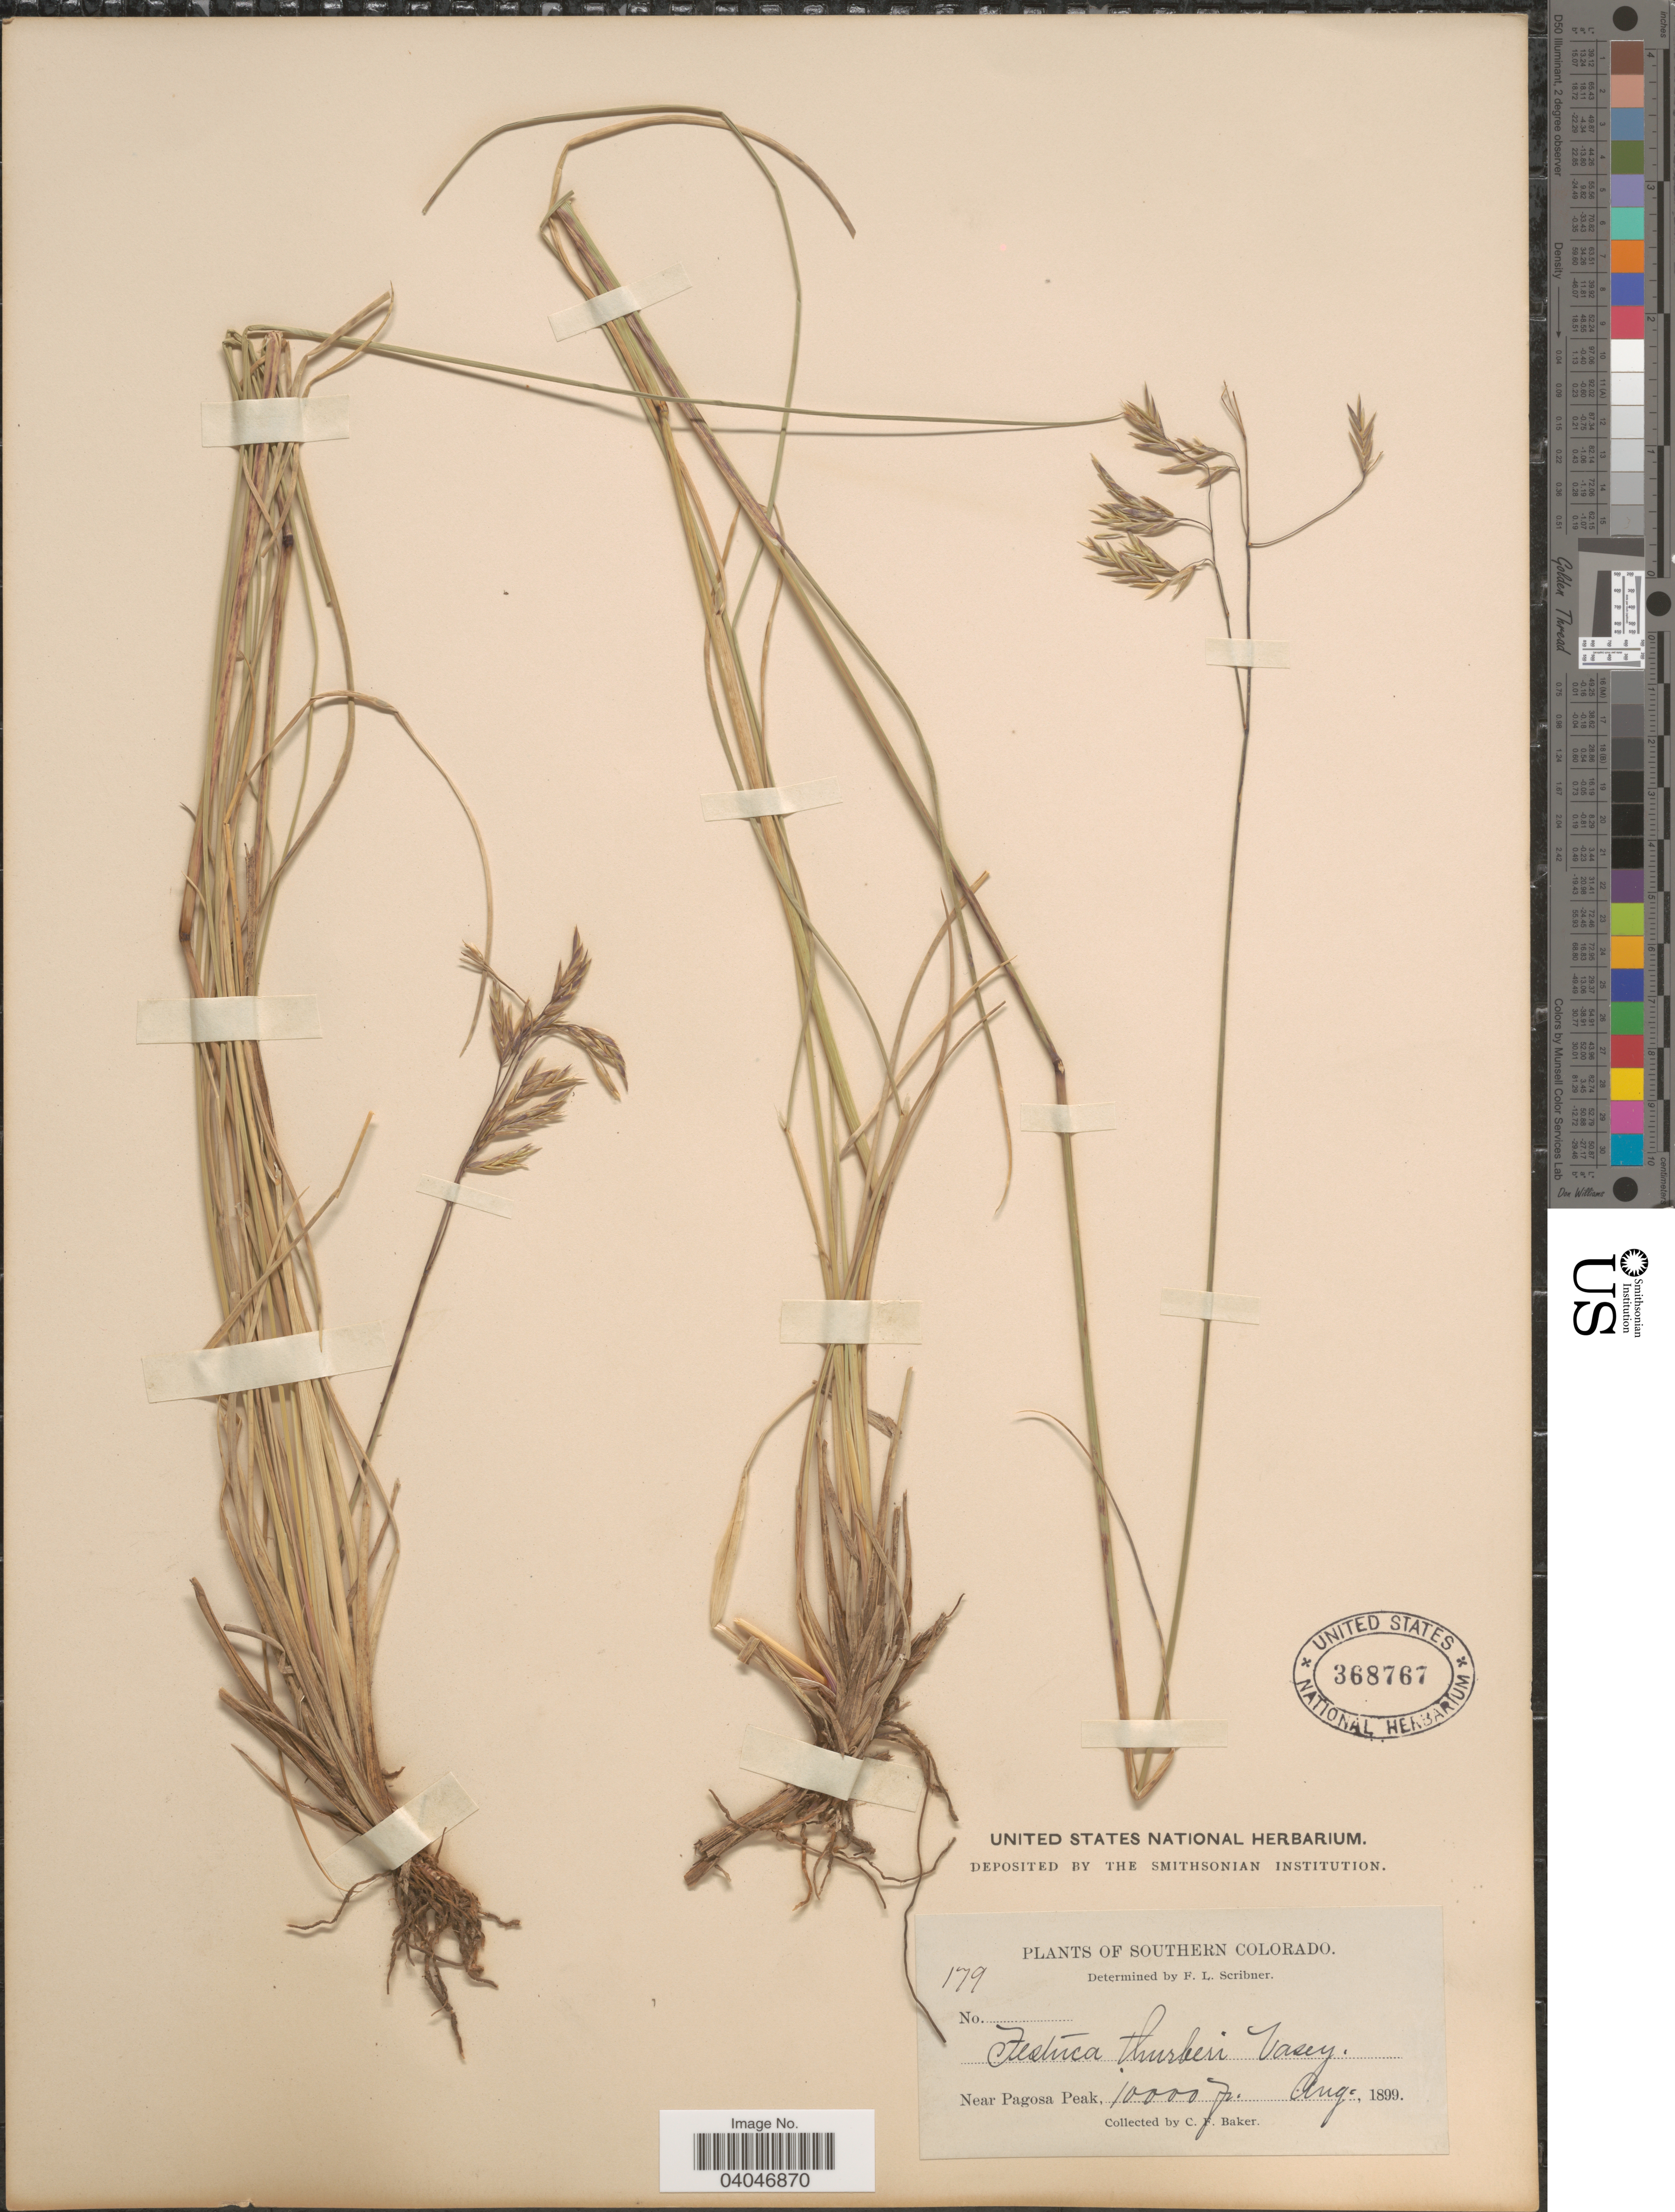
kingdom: Plantae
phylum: Tracheophyta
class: Liliopsida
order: Poales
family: Poaceae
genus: Festuca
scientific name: Festuca thurberi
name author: Vasey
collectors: C. F. Baker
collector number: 179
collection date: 1899-08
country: United States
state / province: Colorado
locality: Southern Colorado. Near Pagosa Peak.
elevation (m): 3048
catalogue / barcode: US 368767